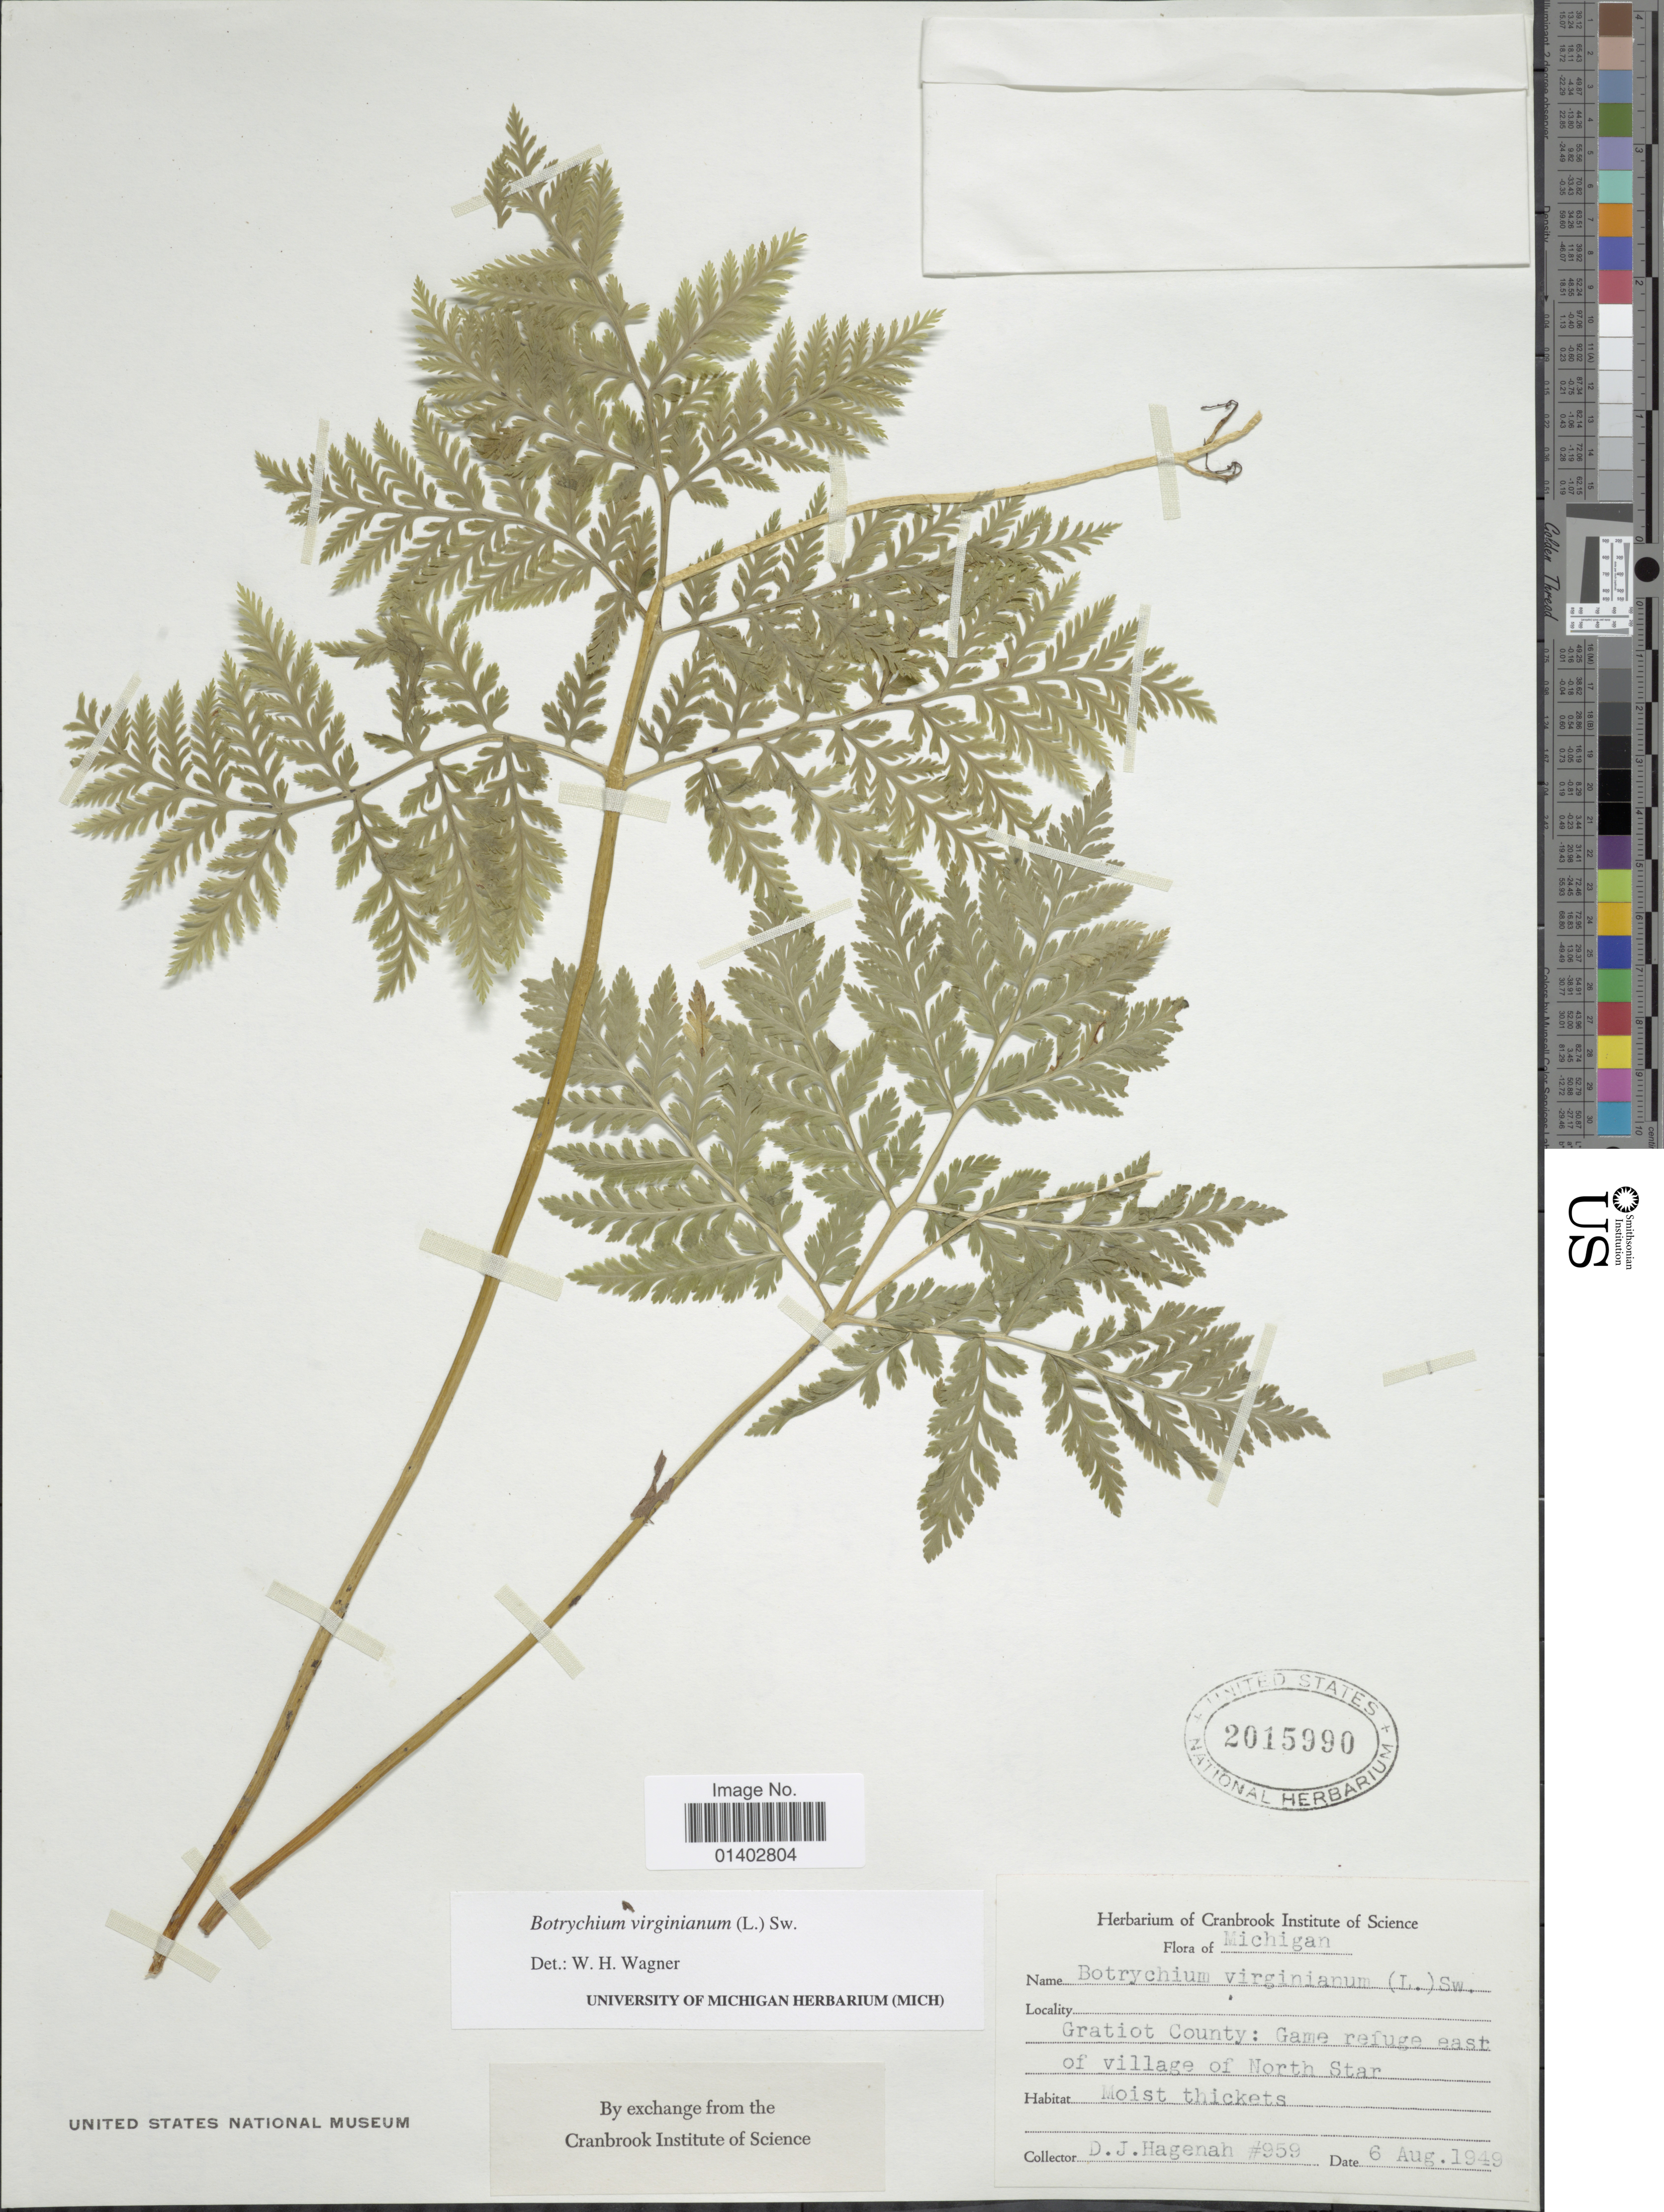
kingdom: Plantae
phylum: Tracheophyta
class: Polypodiopsida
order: Ophioglossales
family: Ophioglossaceae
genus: Botrychium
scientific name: Botrychium virginianum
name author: (L.) Sw.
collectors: D. Hagenah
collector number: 959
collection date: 1949-08-06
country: United States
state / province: Michigan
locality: Gratiot County: game refuge east of village of North Star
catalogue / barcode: US 2015990